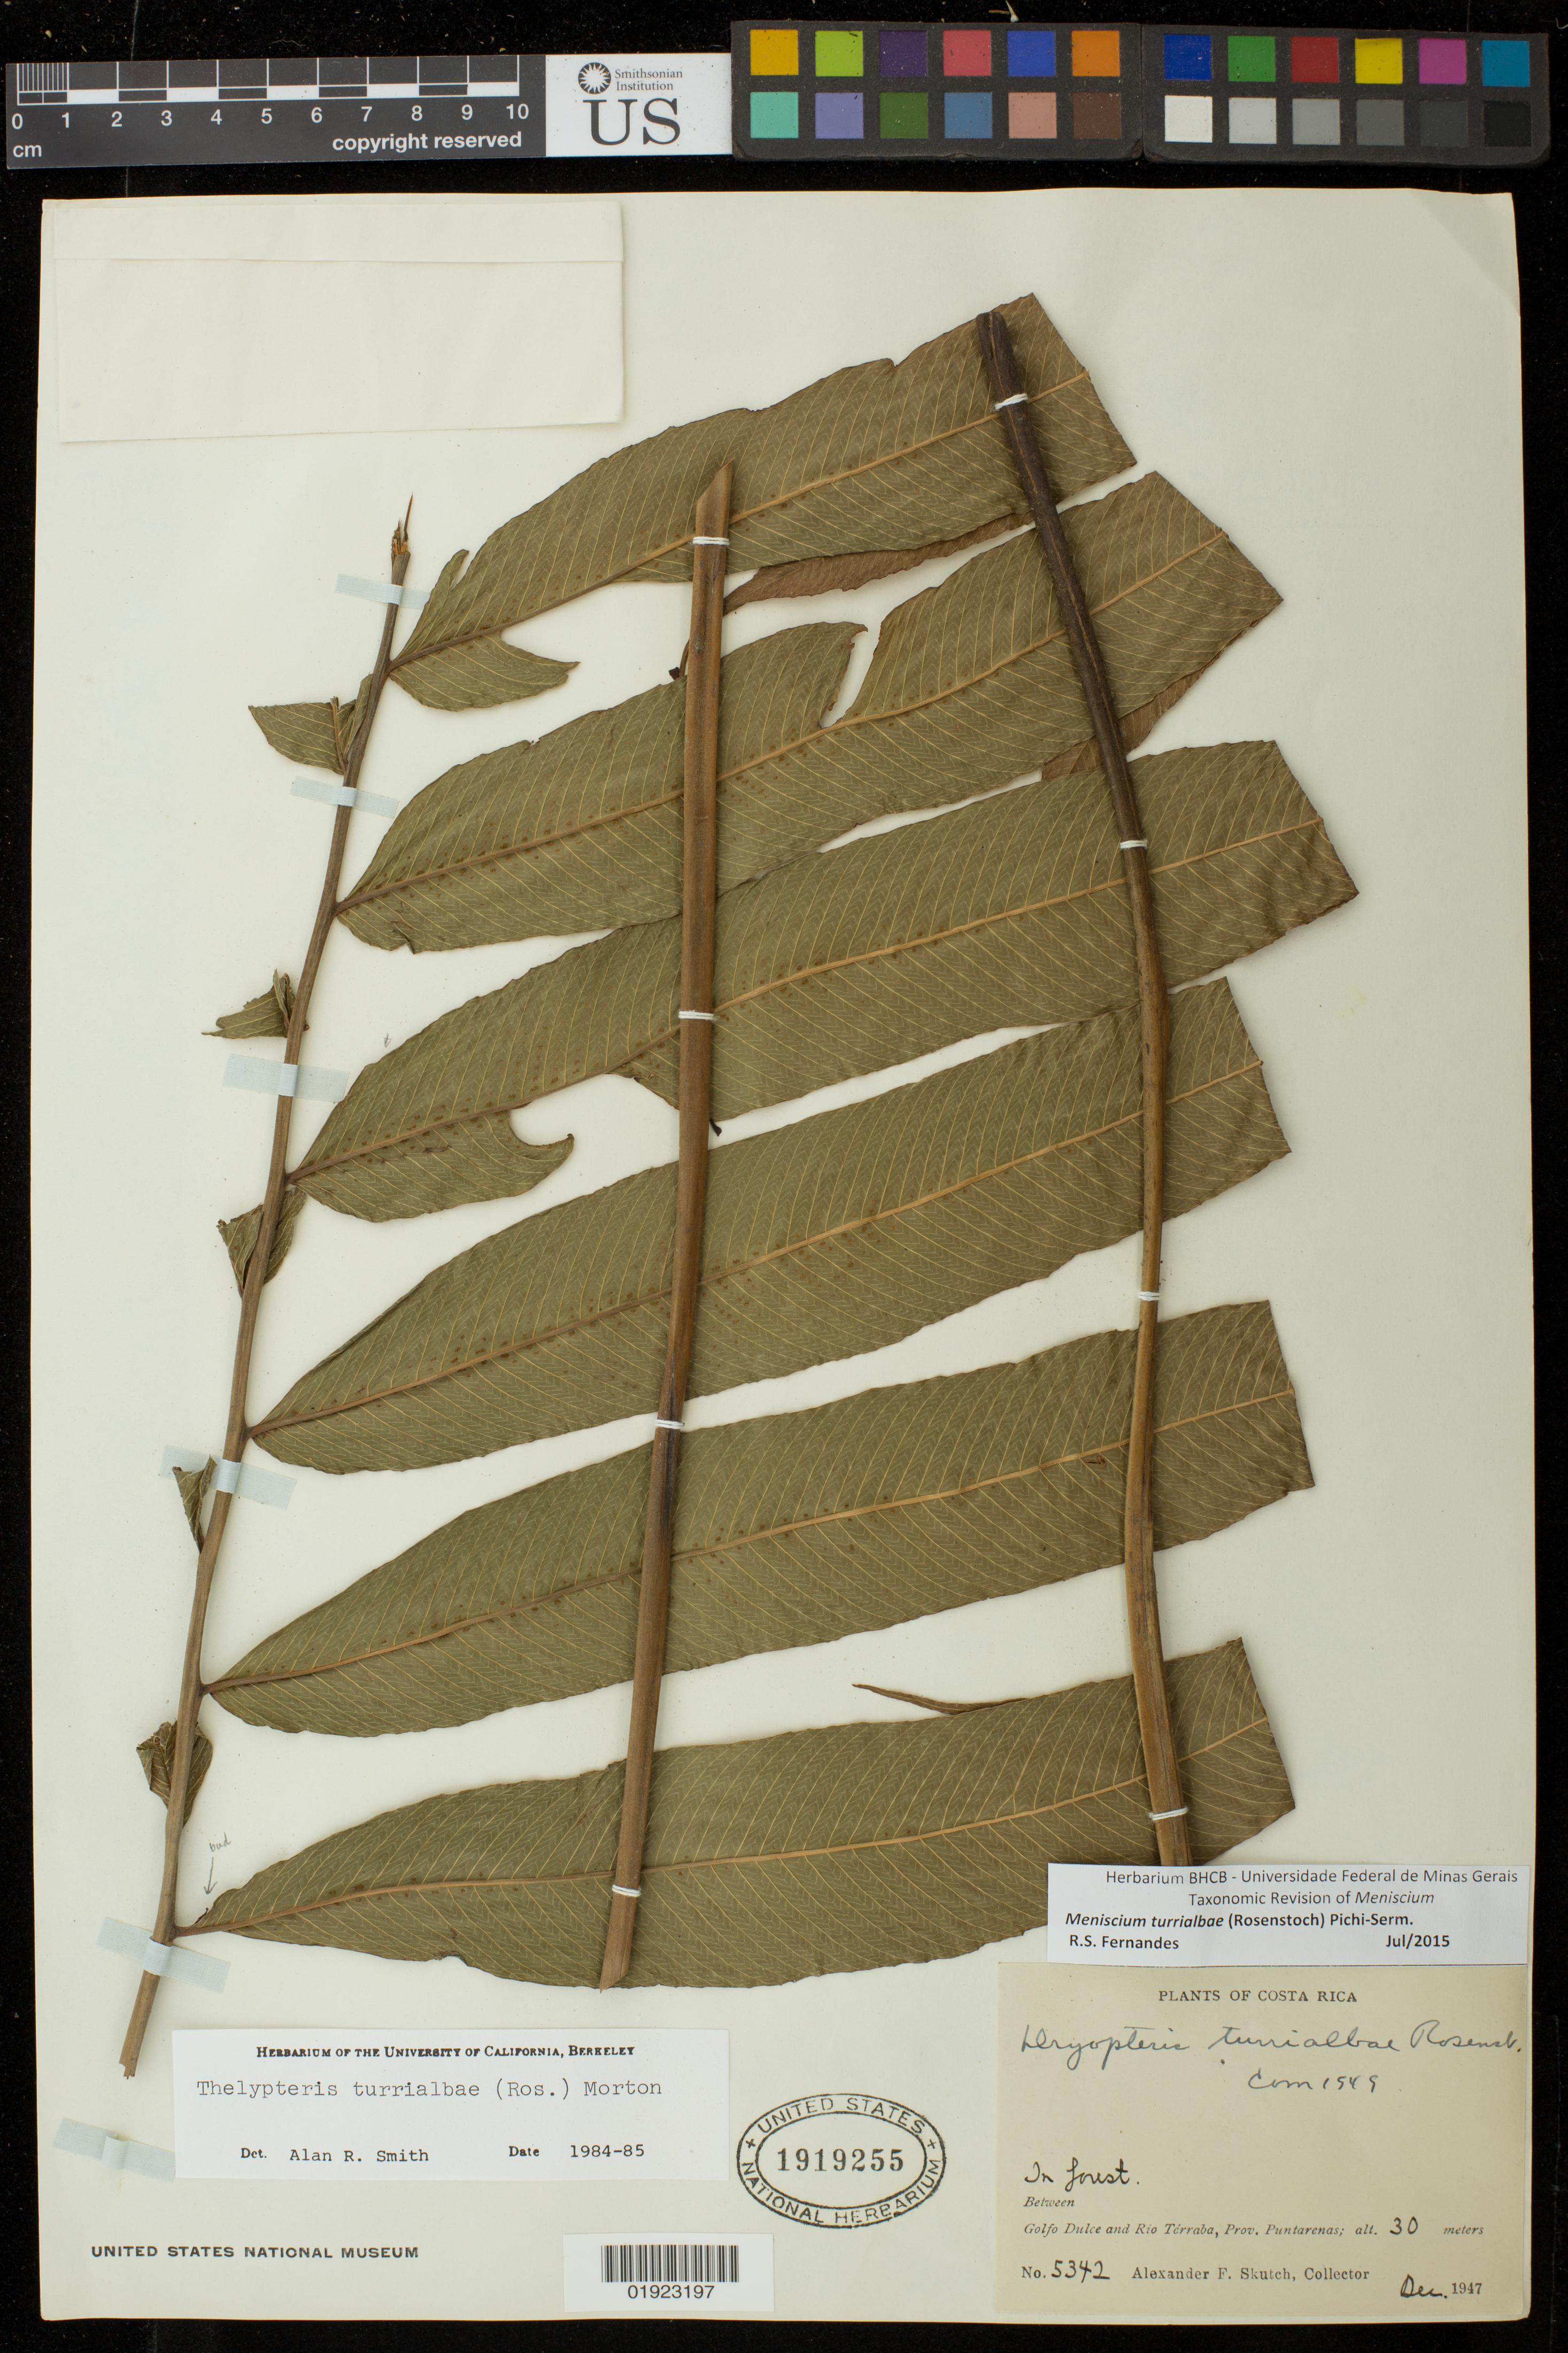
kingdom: Plantae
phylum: Tracheophyta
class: Polypodiopsida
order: Polypodiales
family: Thelypteridaceae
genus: Meniscium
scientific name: Meniscium turrialbae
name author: (Rosenst.) Pic. Serm.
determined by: Fernandes, R. S.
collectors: A. F. Skutch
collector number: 5342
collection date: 1947-12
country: Costa Rica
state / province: Puntarenas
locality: Between Golfo Dulce and Rio Terraba.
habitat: In forest.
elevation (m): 30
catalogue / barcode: US 1919255